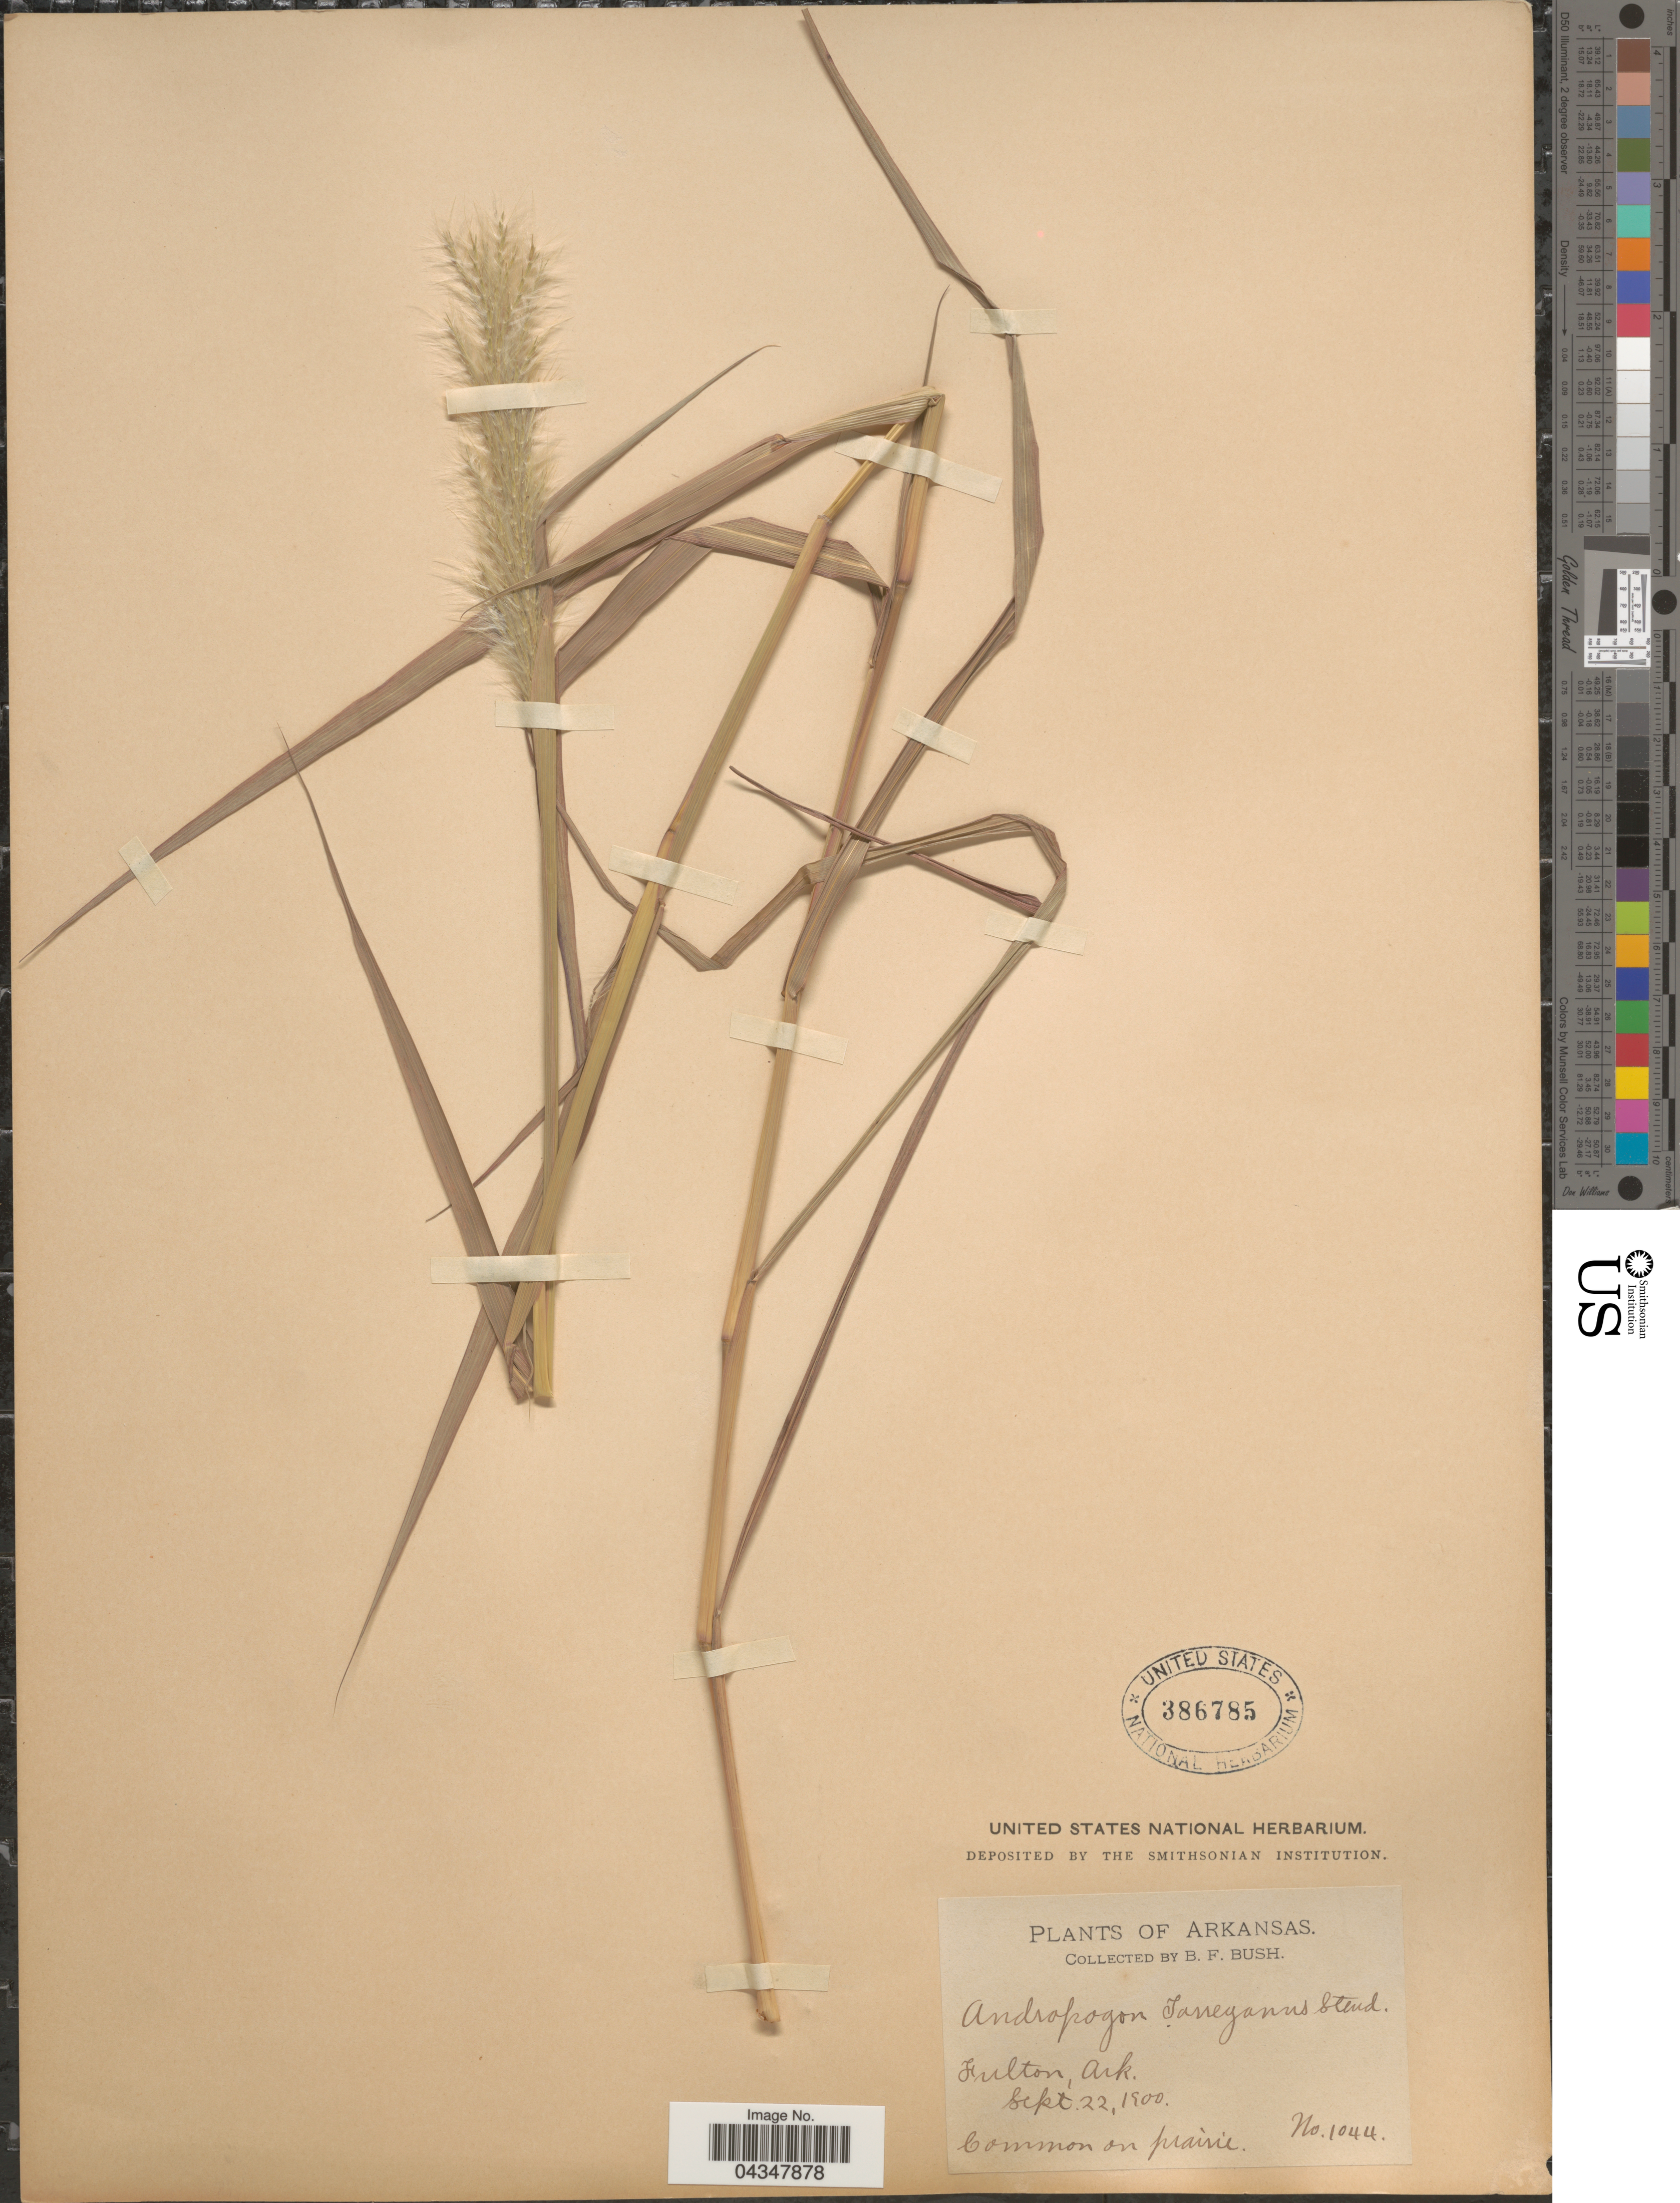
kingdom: Plantae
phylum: Tracheophyta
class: Liliopsida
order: Poales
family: Poaceae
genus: Bothriochloa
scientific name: Bothriochloa saccharoides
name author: (Sw.) Rydb.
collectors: B. F. Bush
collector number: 1044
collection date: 1900-09-22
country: United States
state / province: Arkansas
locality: Fulton.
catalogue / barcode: US 386785